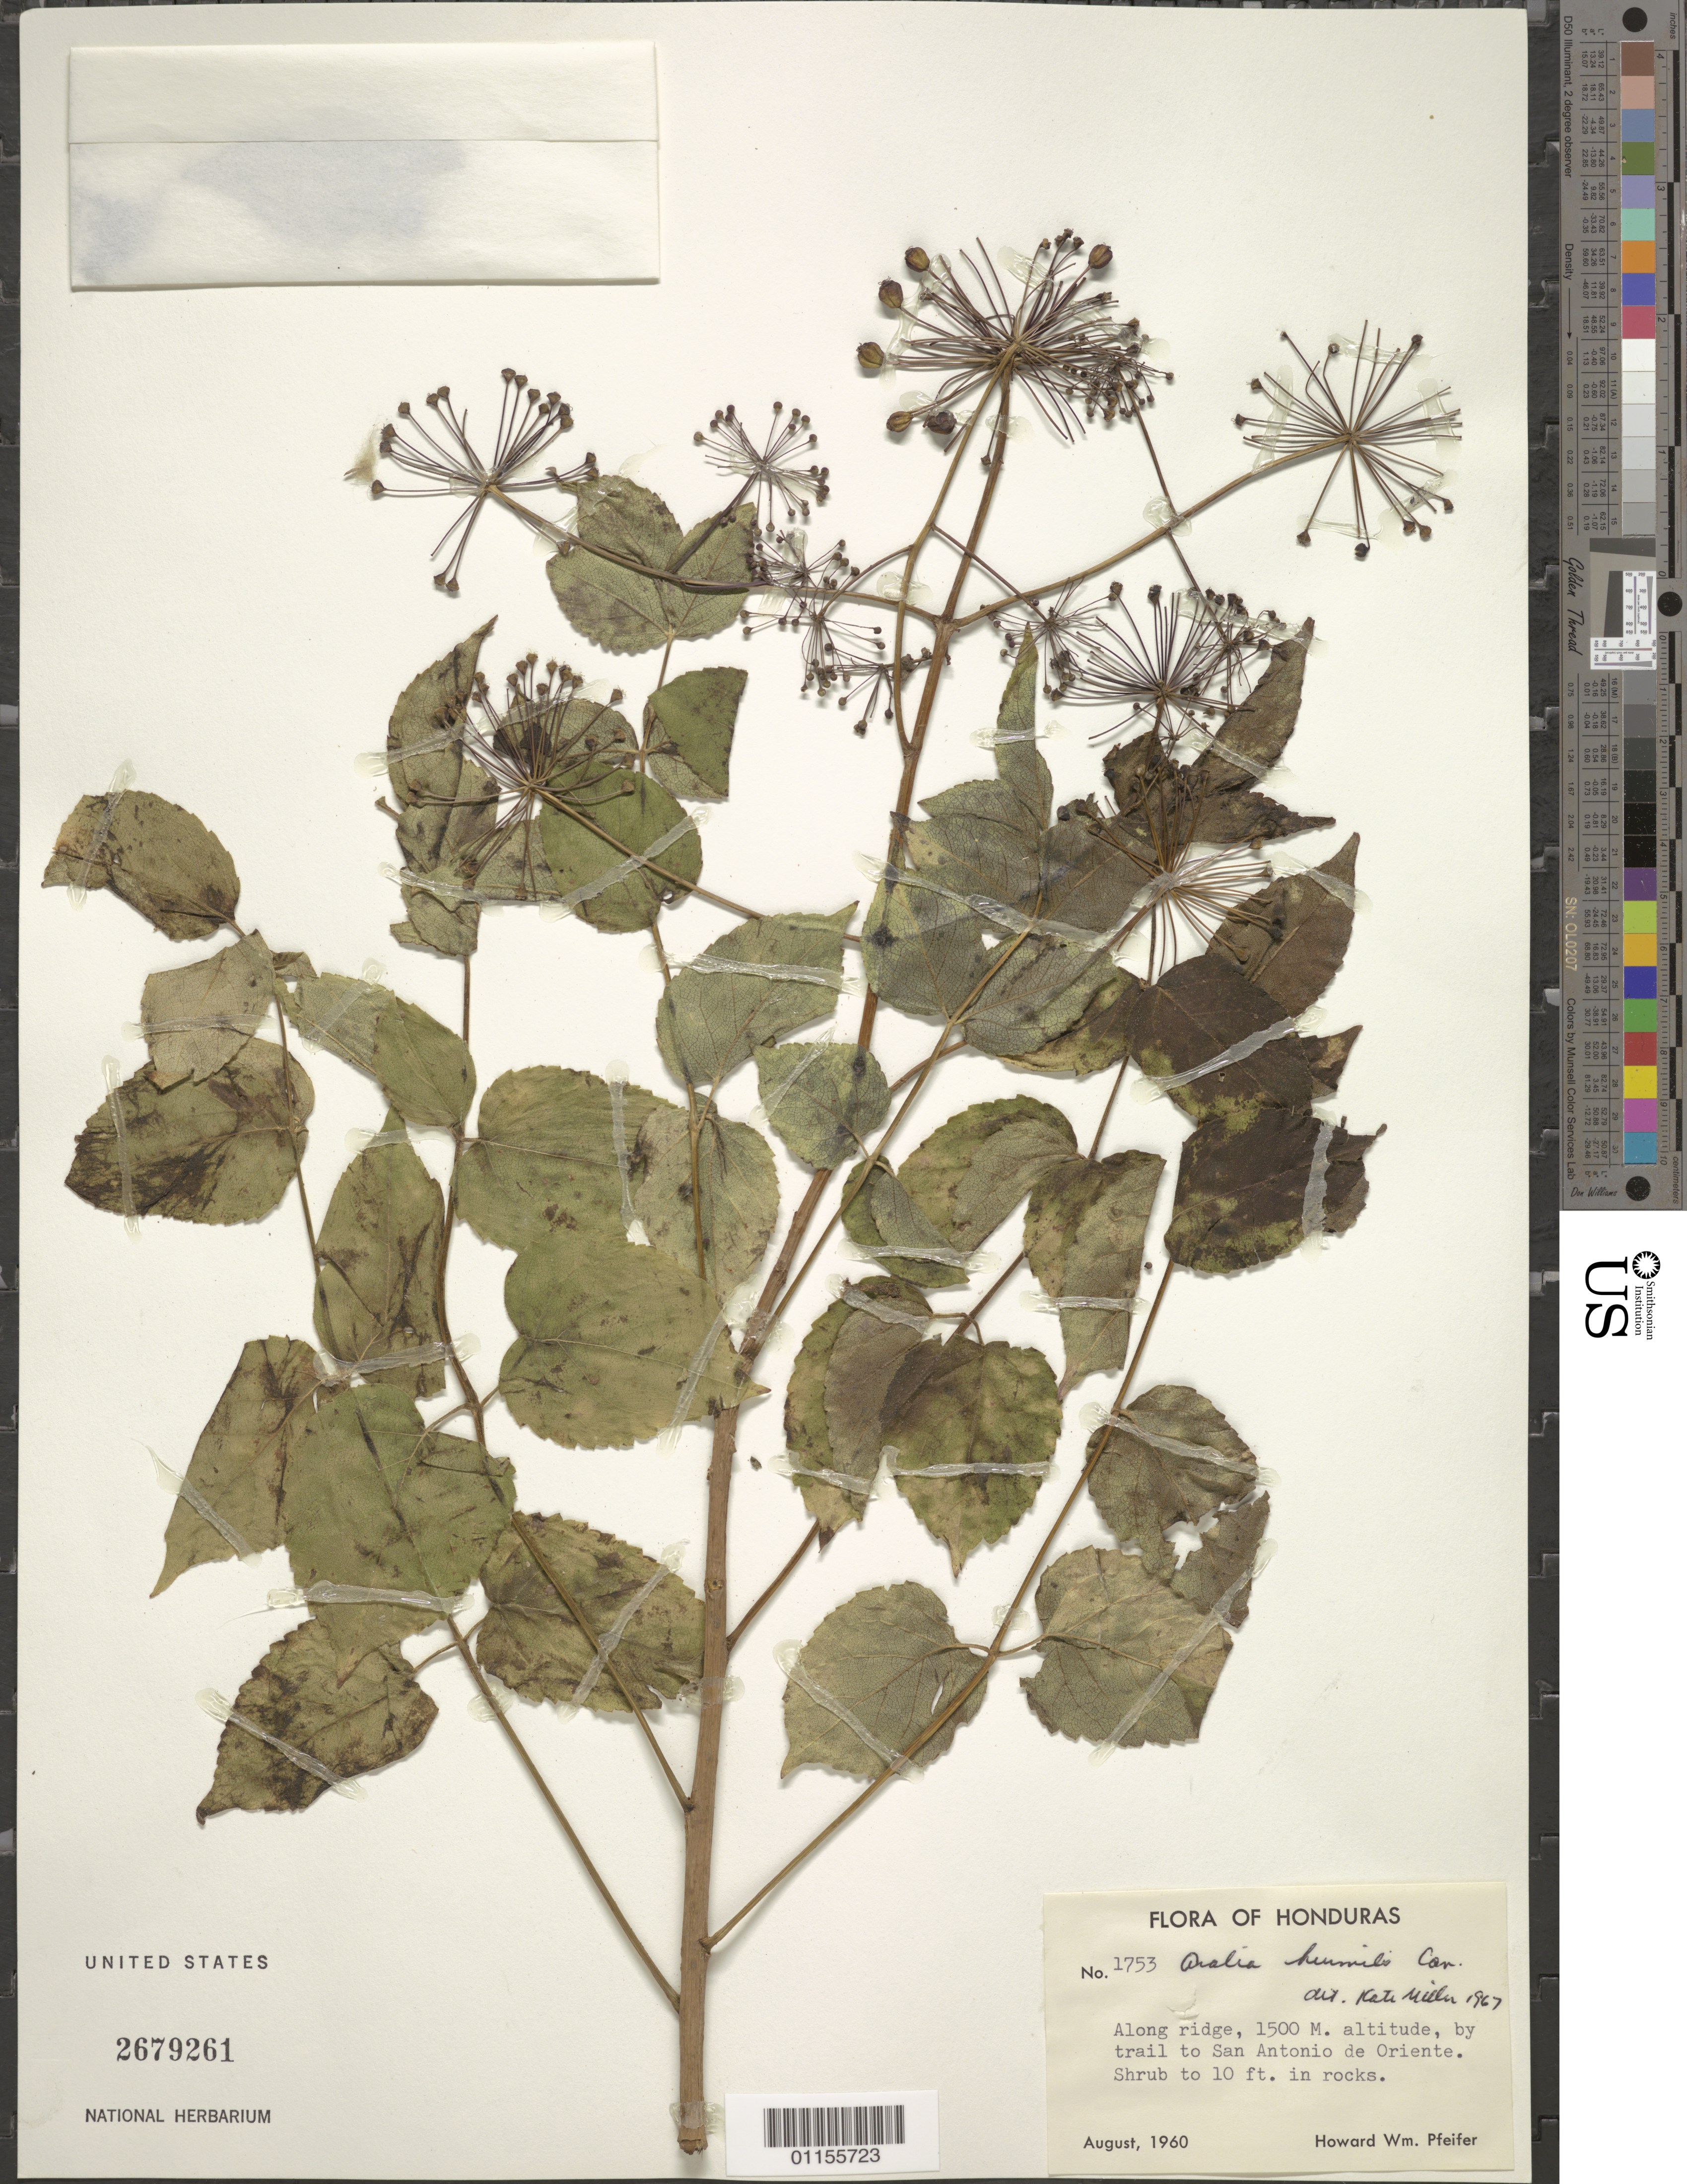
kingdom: Plantae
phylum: Tracheophyta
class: Magnoliopsida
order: Apiales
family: Araliaceae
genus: Aralia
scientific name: Aralia humilis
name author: Cav.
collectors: H. W. Pfeifer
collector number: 1753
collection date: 1960-08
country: Honduras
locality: By trail to San Antonio de Oriente.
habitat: Along ridge. Shrub in rocks.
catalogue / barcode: US 2679261